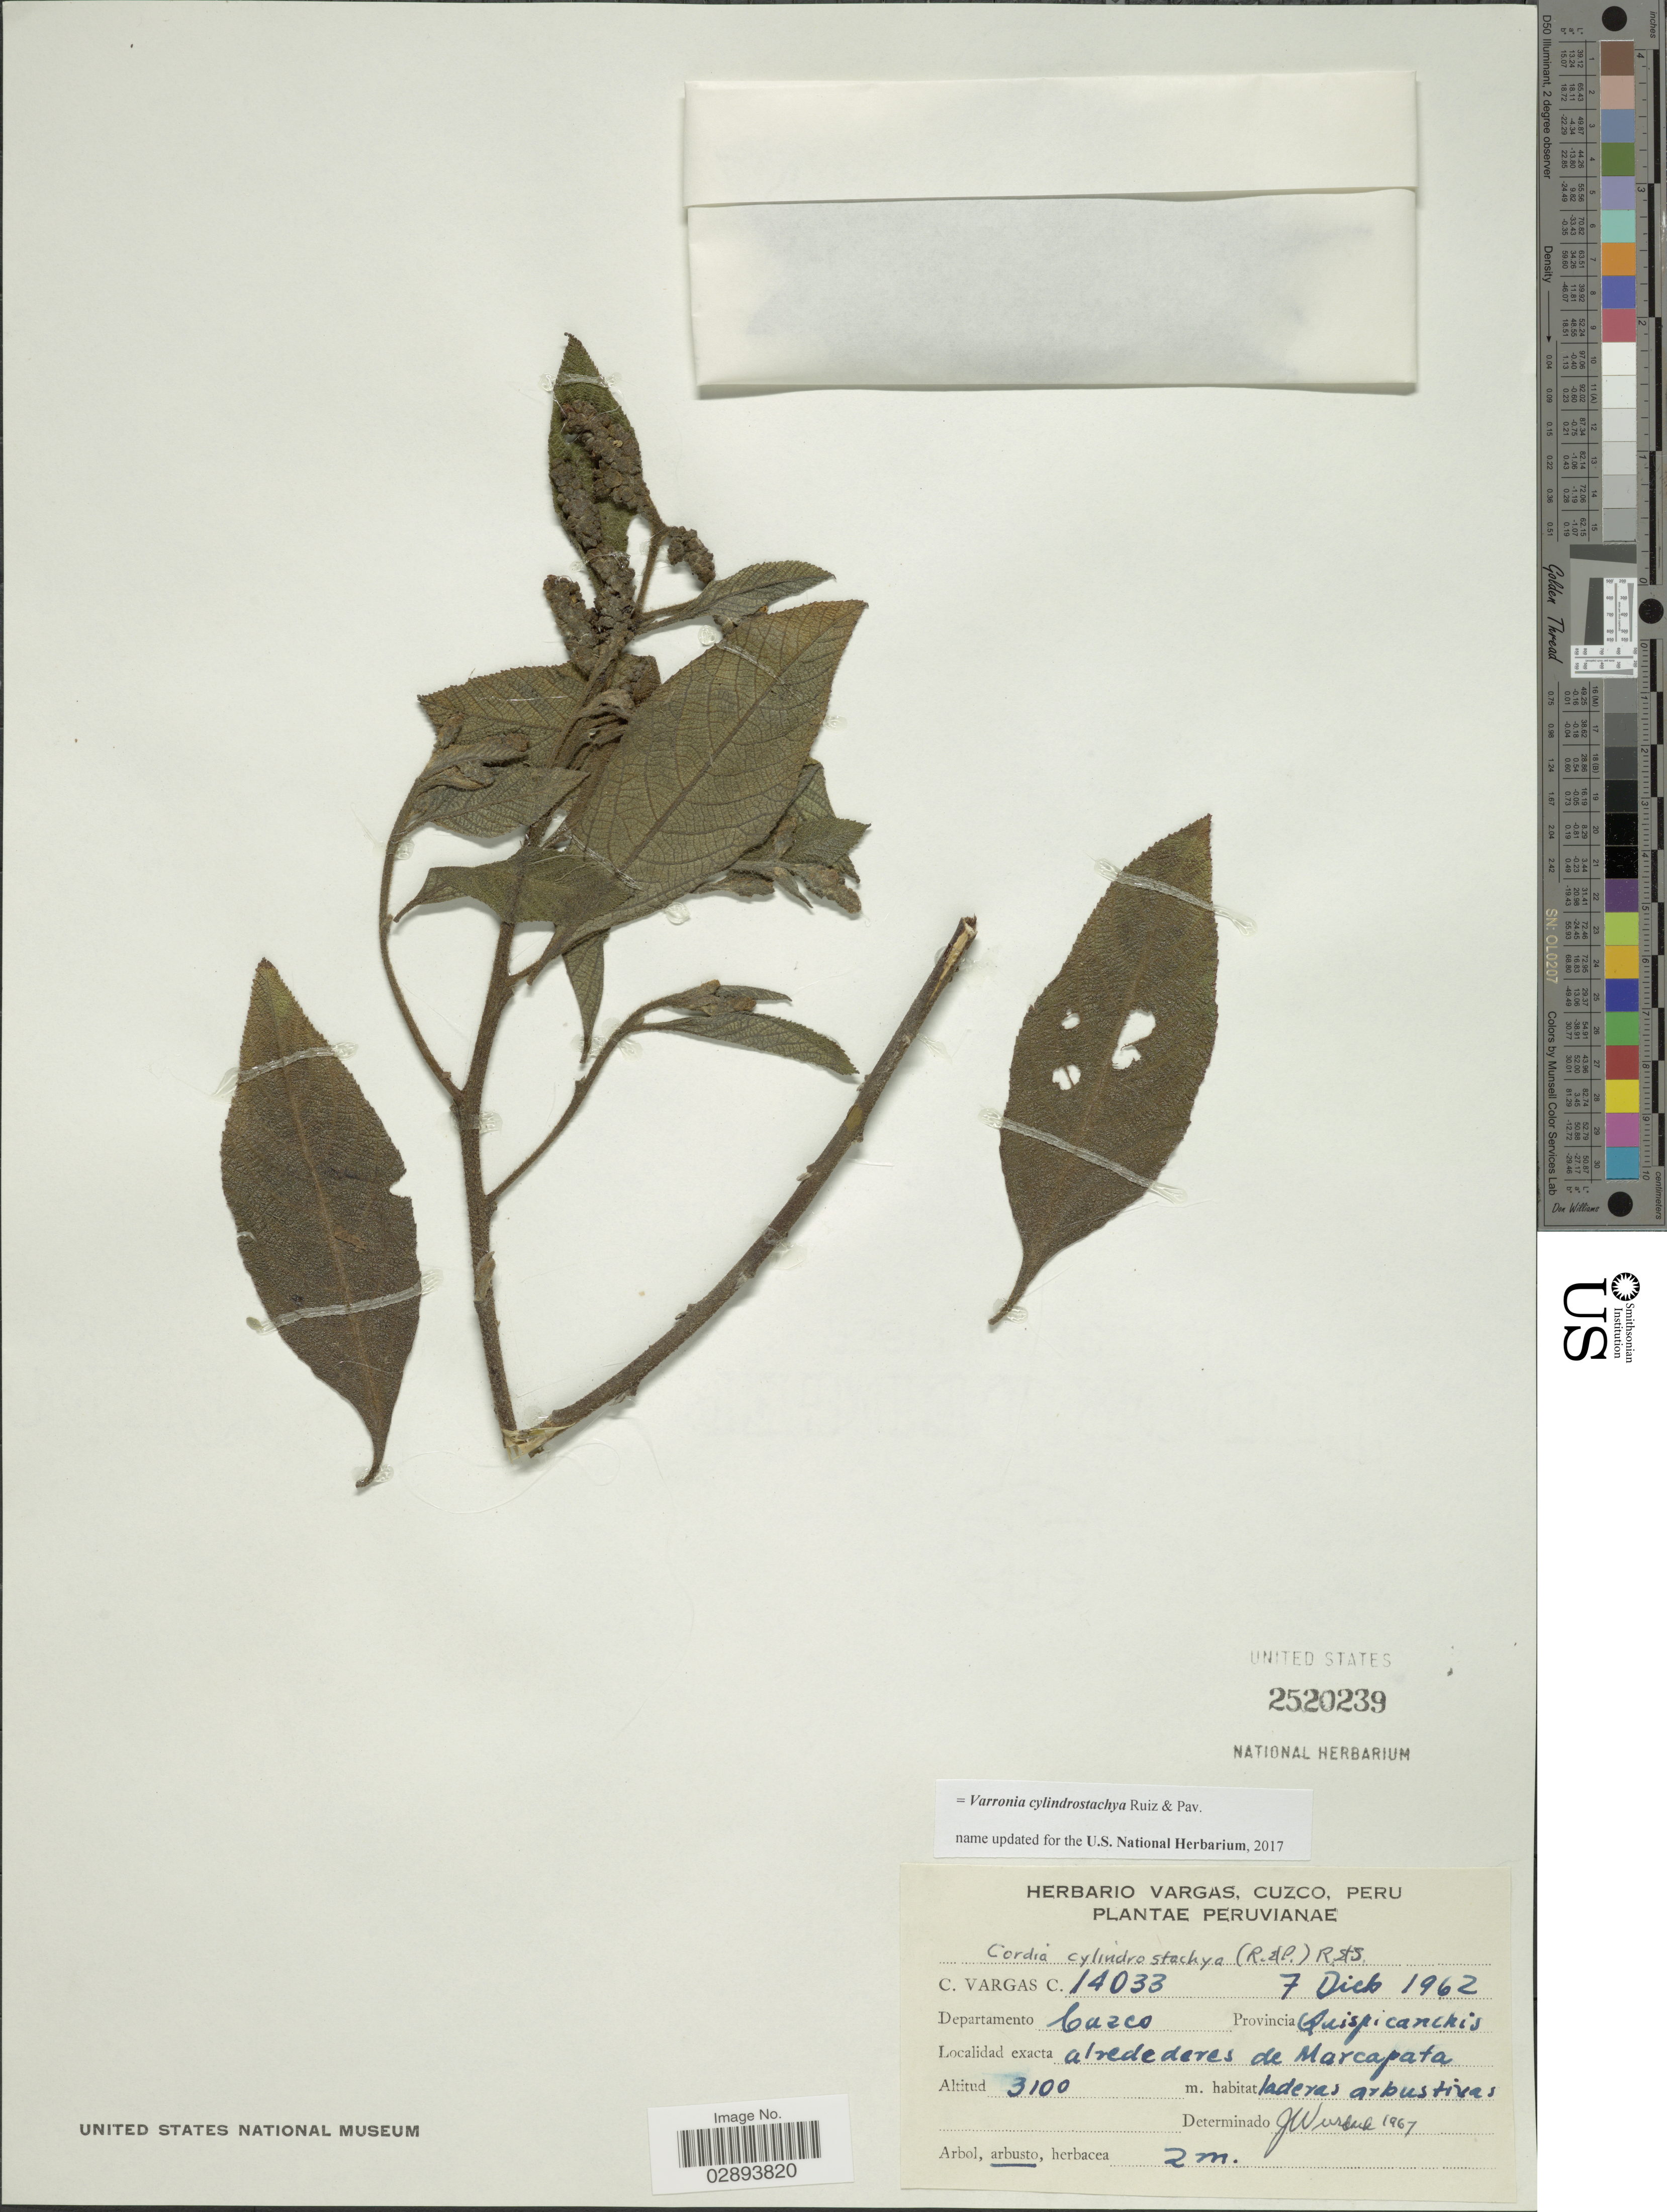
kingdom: Plantae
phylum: Tracheophyta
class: Magnoliopsida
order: Boraginales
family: Cordiaceae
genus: Varronia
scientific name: Varronia cylindrostachya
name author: Ruiz & Pav.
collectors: C. Vargas Calderón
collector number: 14033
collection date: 1962-12-07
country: Peru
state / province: Cusco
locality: Departamento Cuzco, Provincia Quispicanchis, alrededores de Marcapata.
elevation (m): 3100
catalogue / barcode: US 2520239